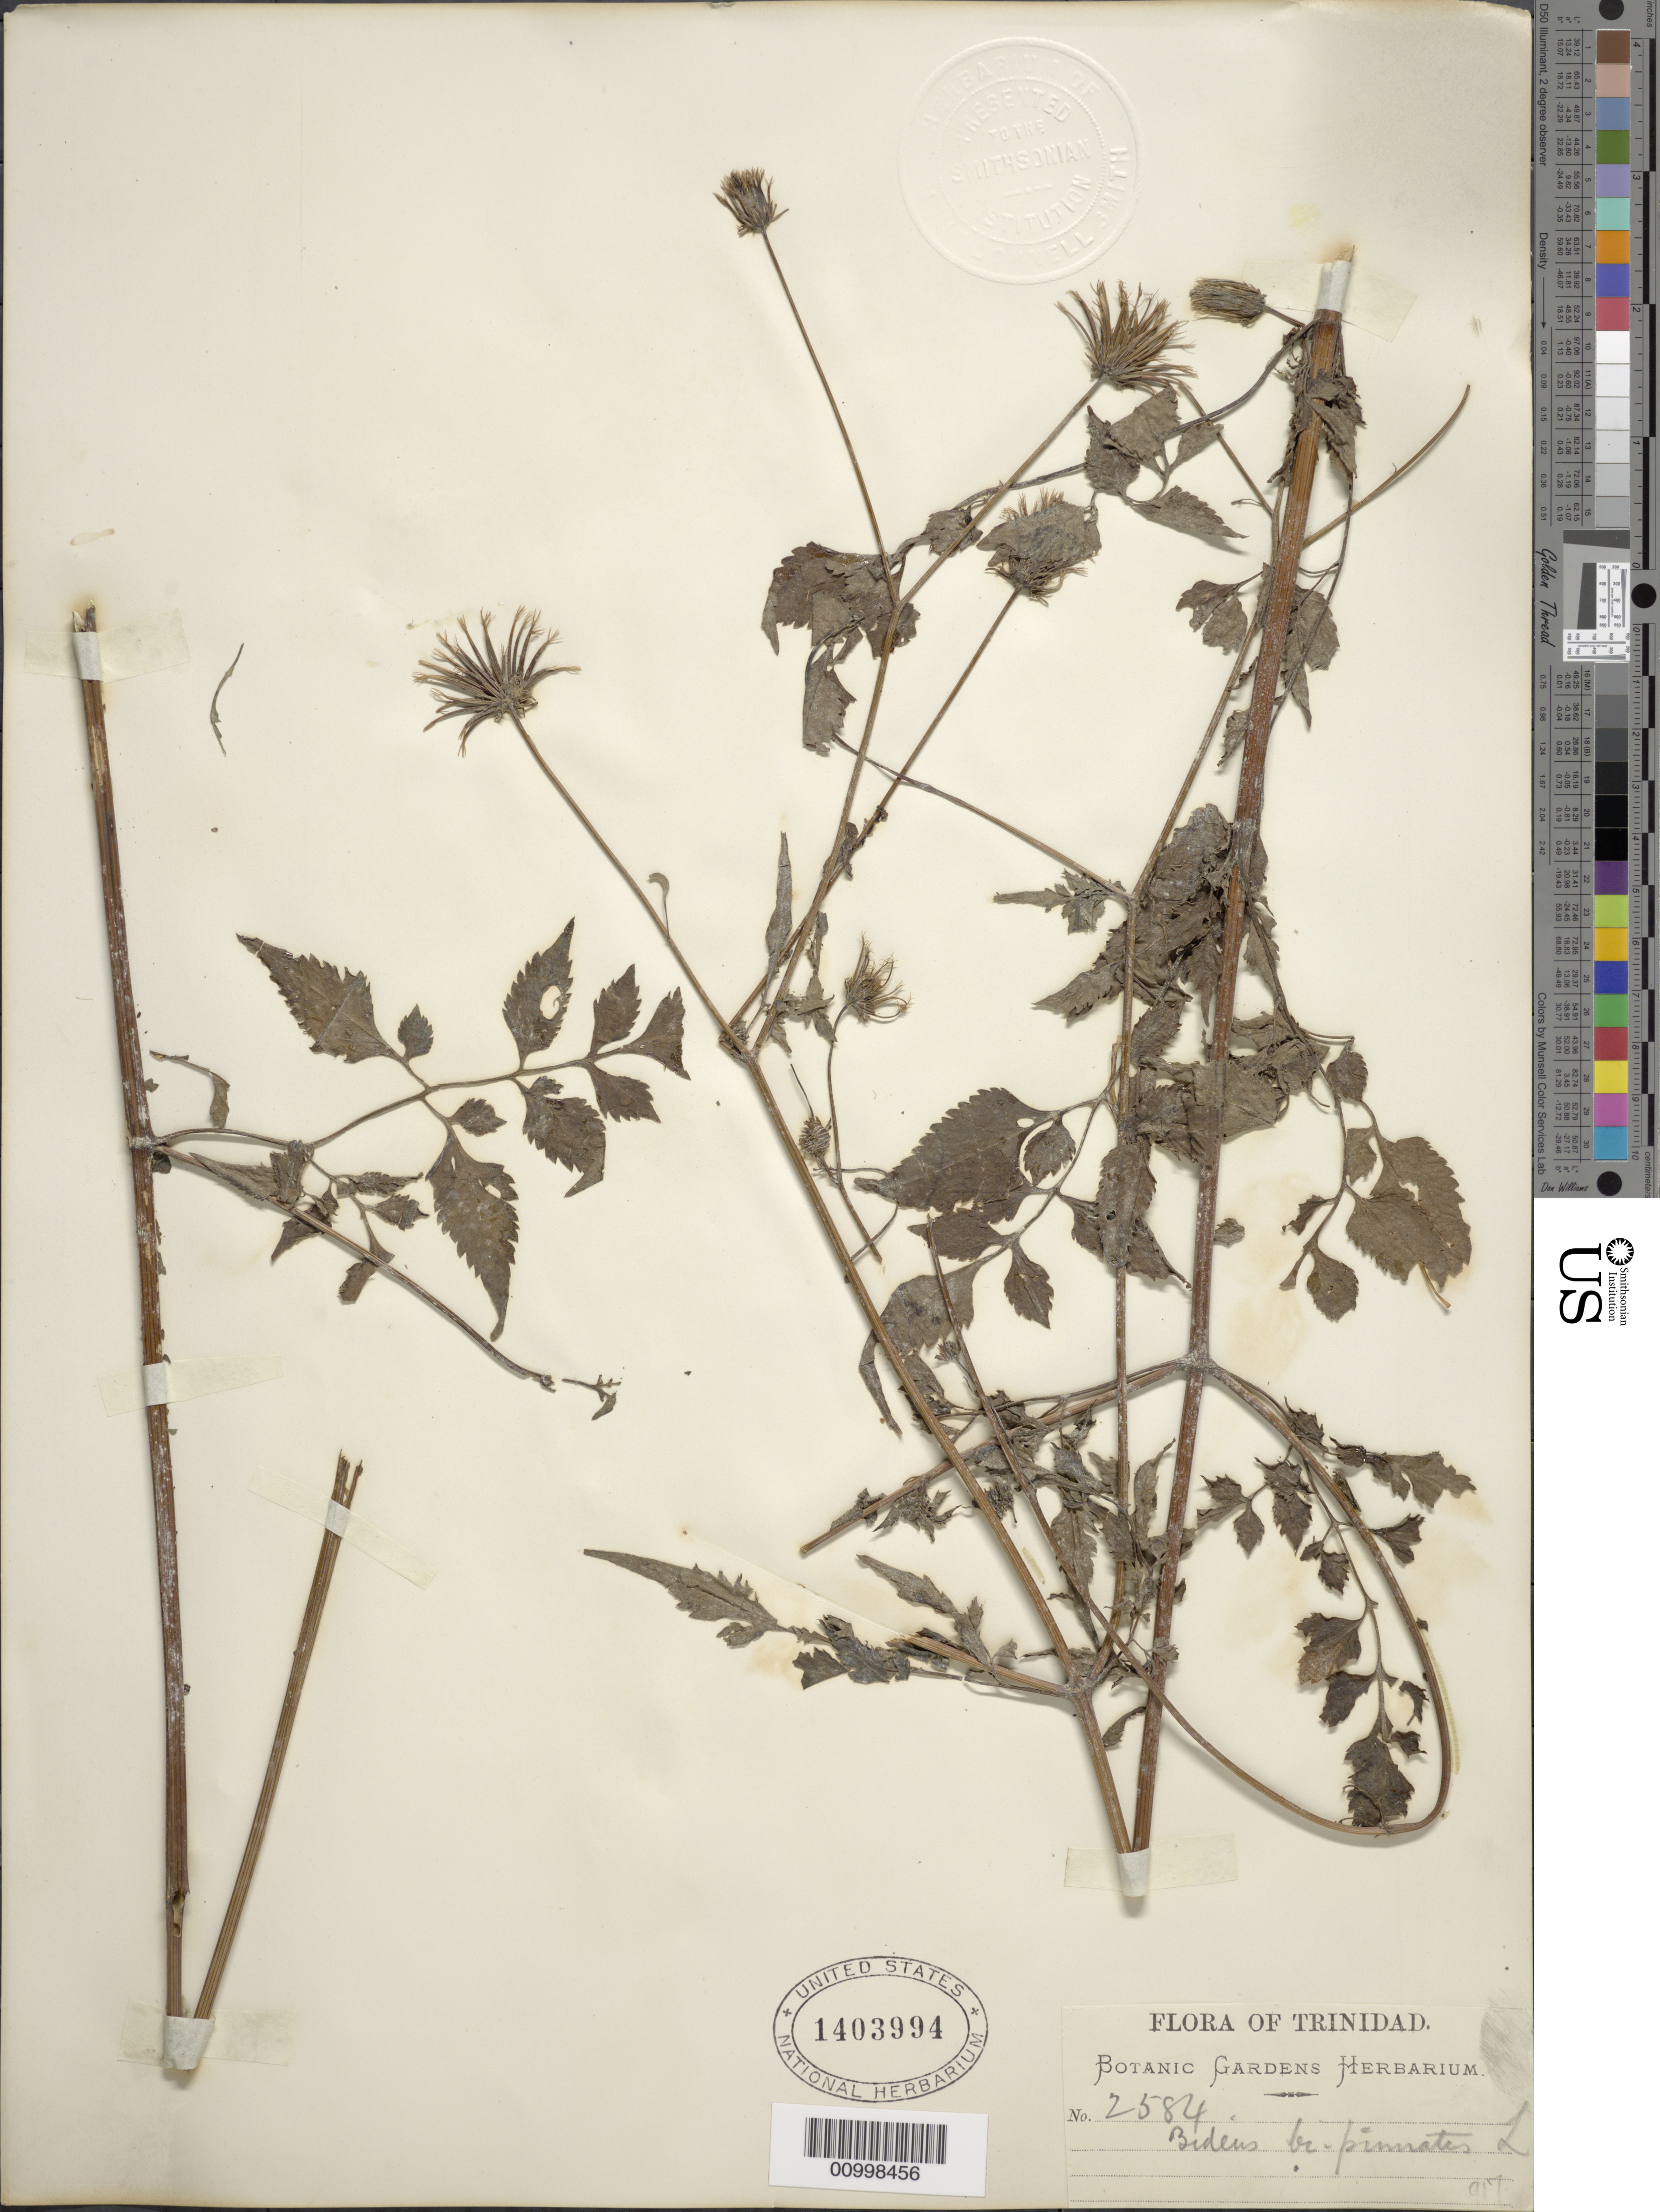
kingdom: Plantae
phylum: Tracheophyta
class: Magnoliopsida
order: Asterales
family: Asteraceae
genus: Bidens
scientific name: Bidens cynapiifolia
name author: Kunth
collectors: Botanic Gardens Herbarium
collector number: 2584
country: Trinidad and Tobago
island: Trinidad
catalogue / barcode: US 1403994